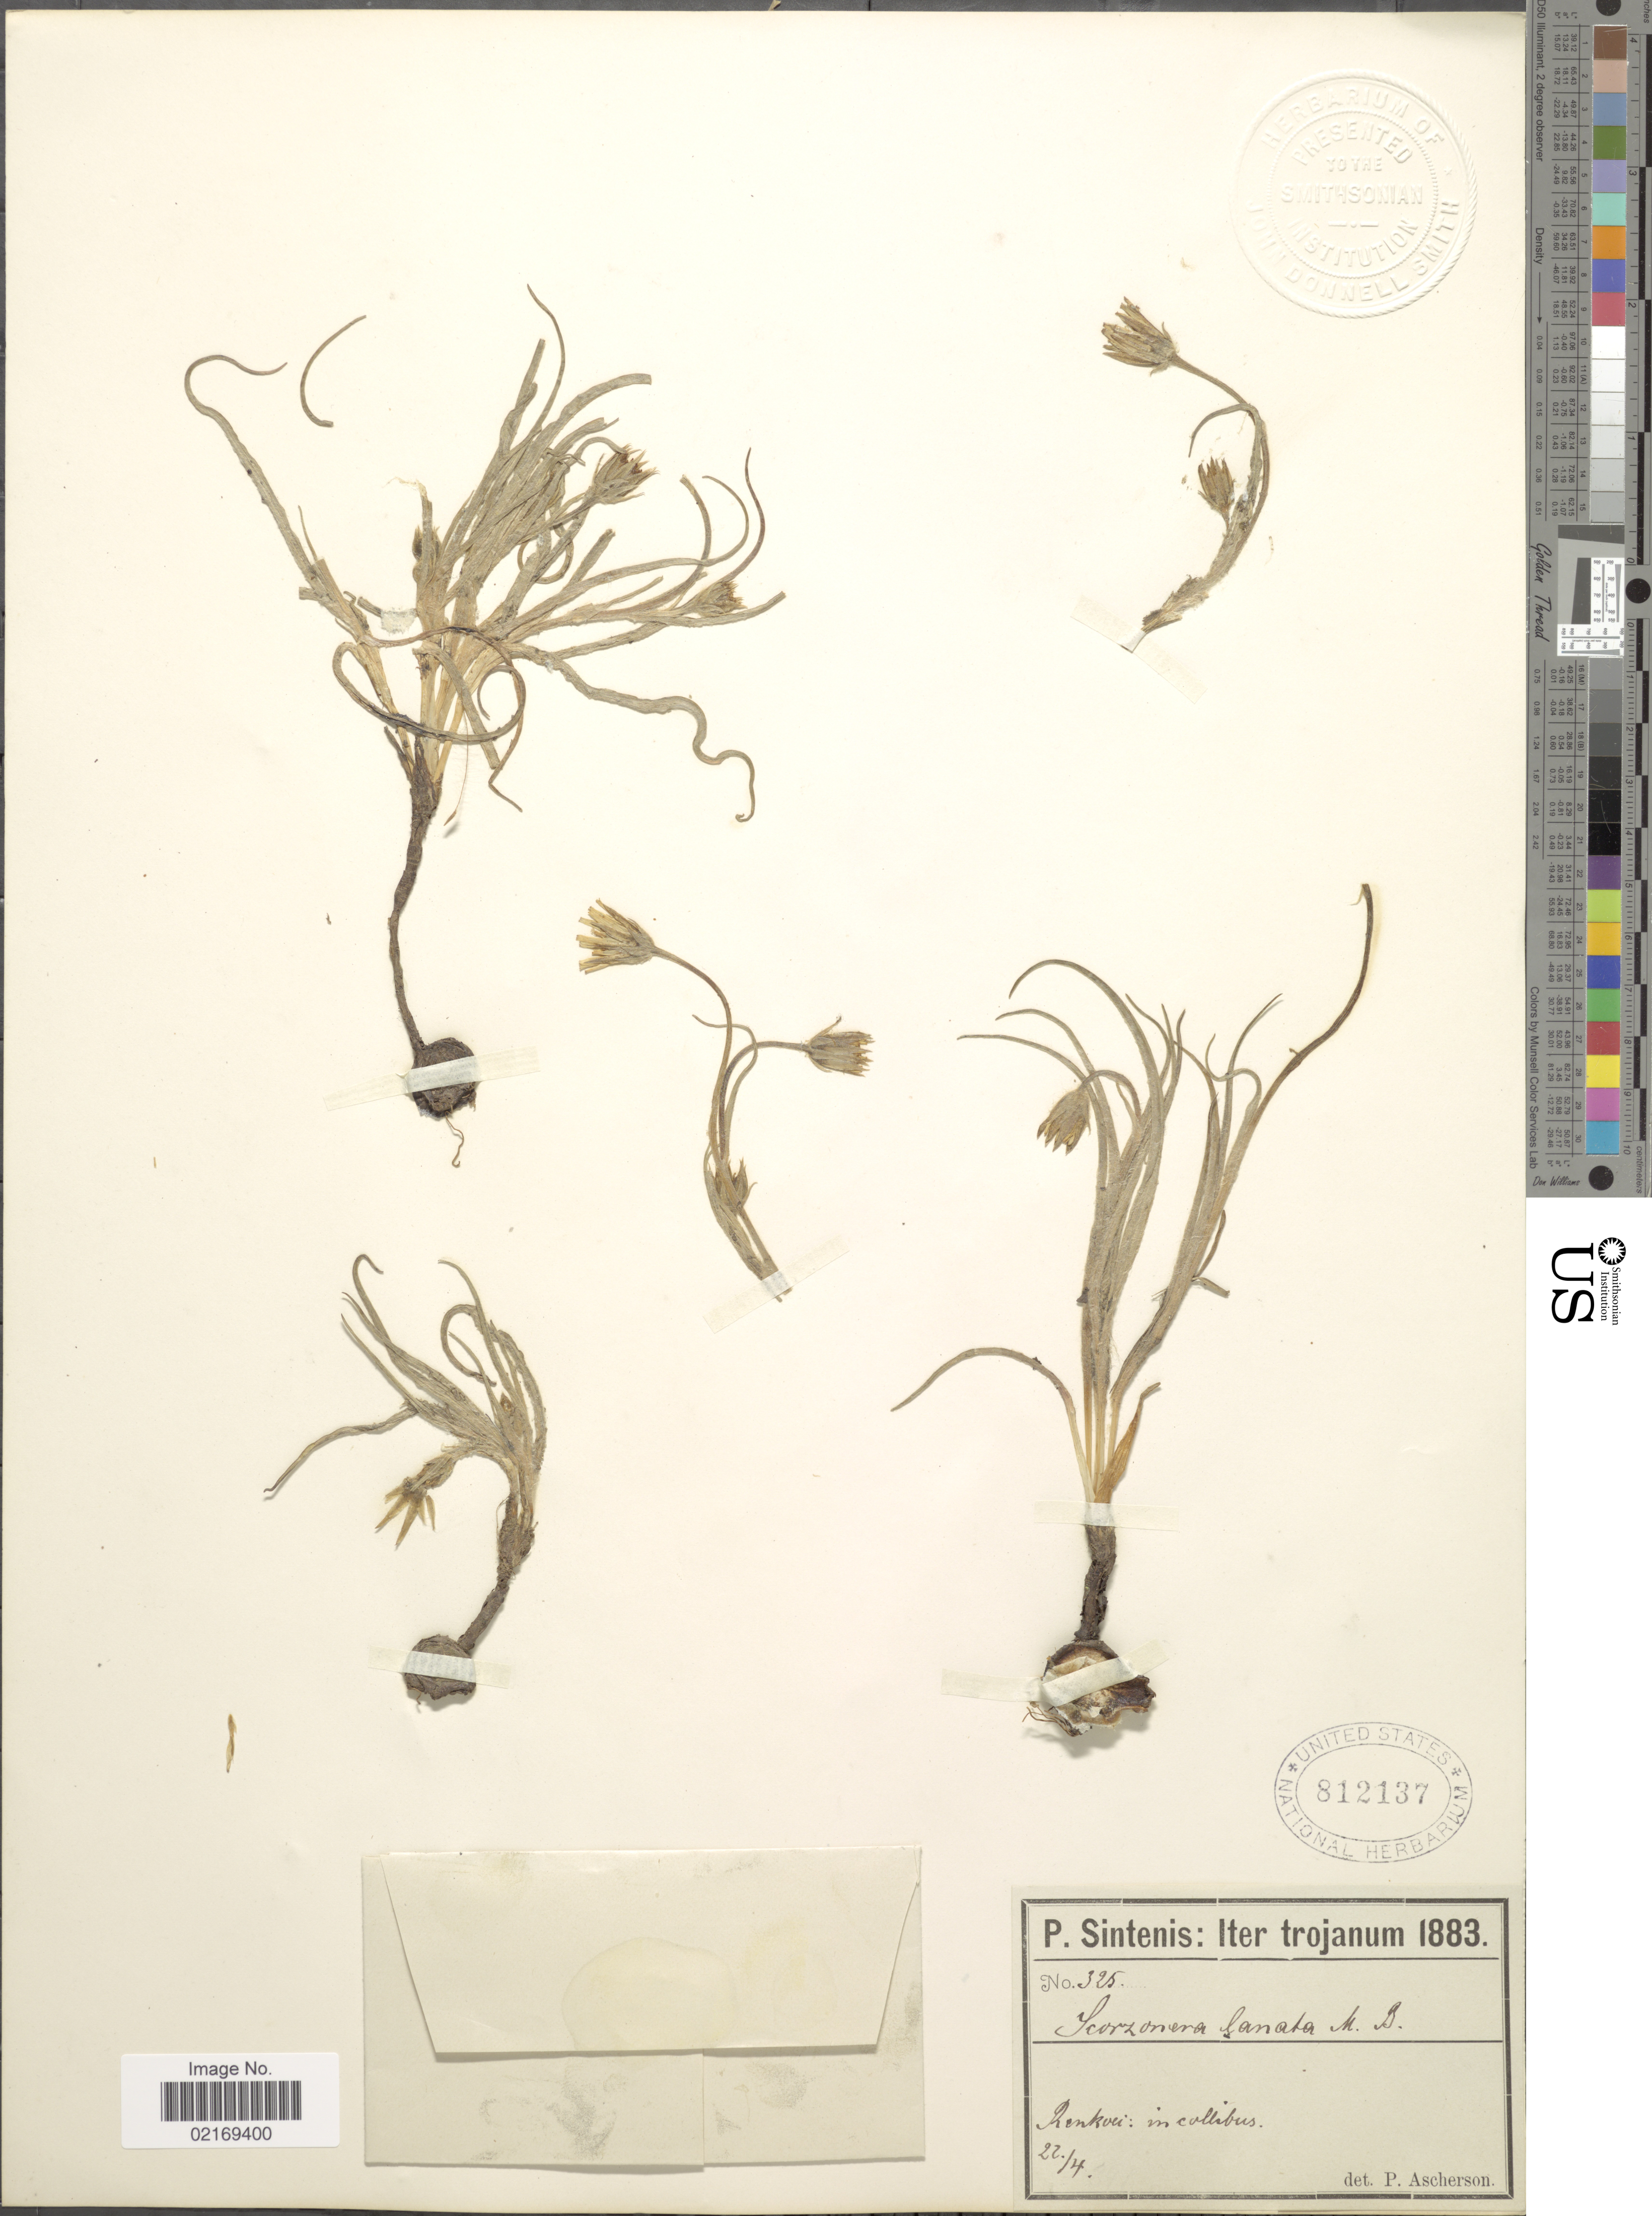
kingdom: Plantae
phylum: Tracheophyta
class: Magnoliopsida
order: Asterales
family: Asteraceae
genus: Scorzonera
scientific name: Scorzonera czerepanovii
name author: Kuth.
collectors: P. Sintenis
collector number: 325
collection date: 1883-04-22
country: Turkey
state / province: Canakkale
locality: Iter trojanum, Renkou: in collibus.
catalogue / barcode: US 812137